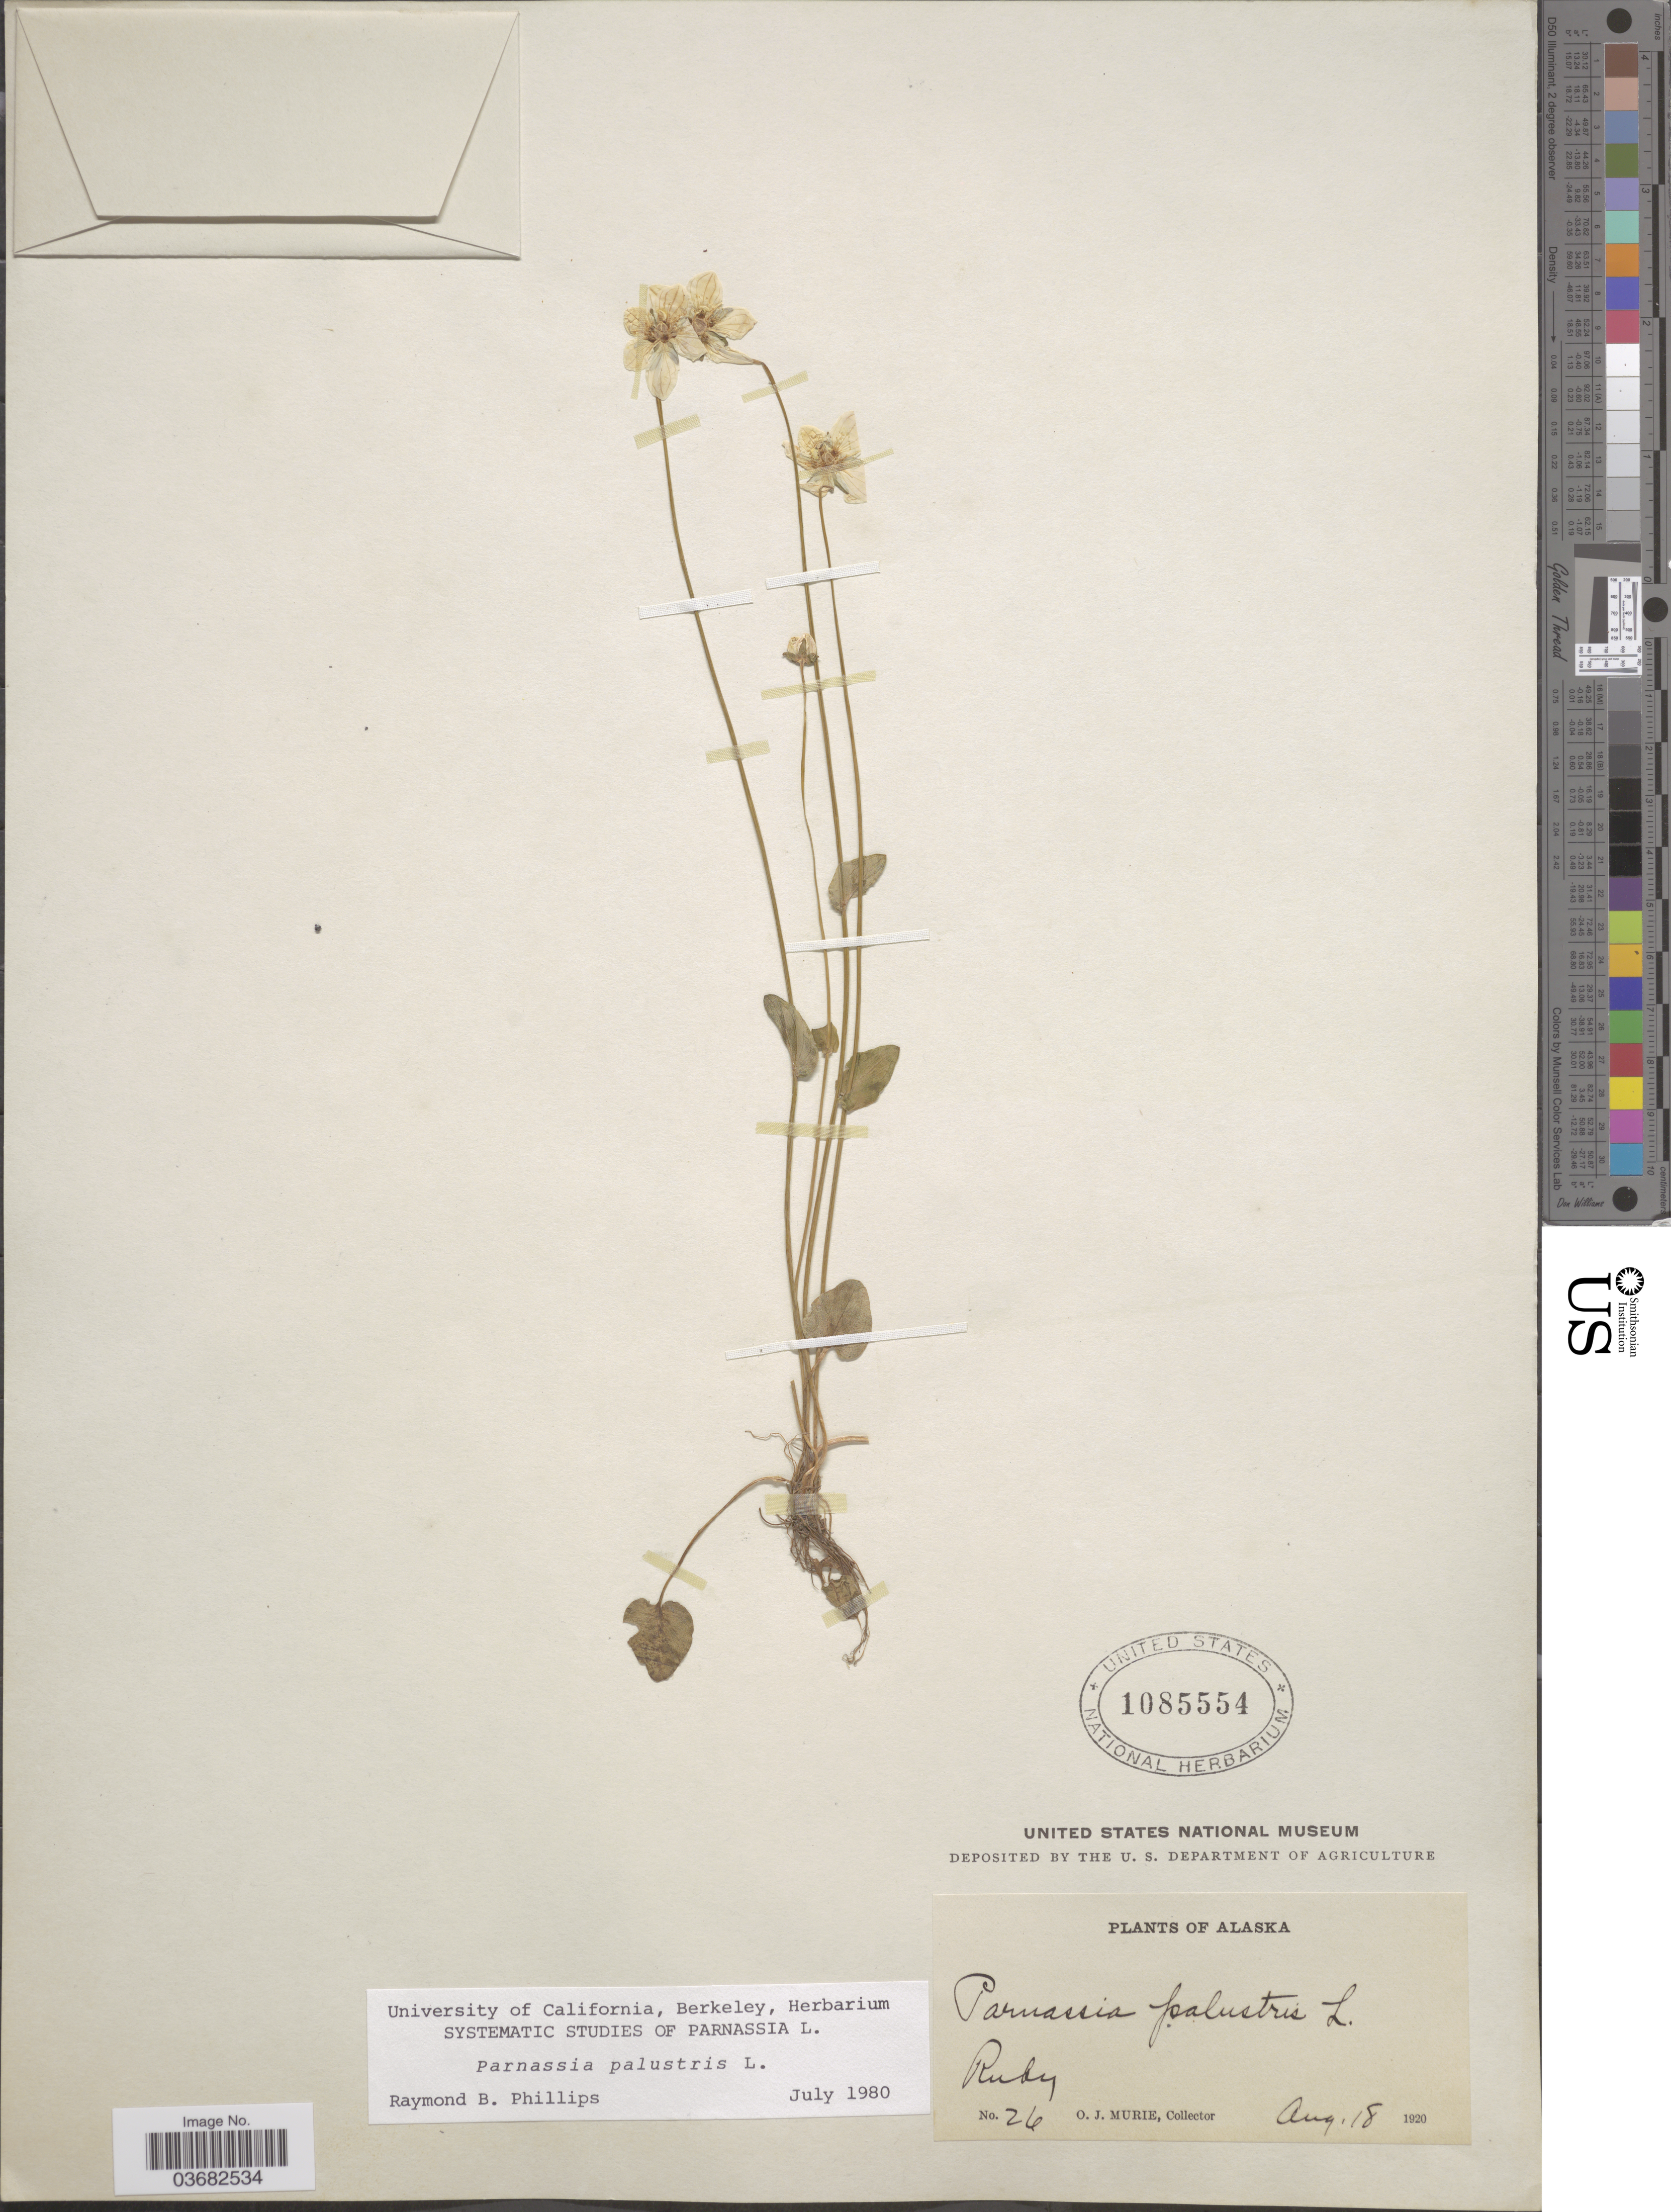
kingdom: Plantae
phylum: Tracheophyta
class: Magnoliopsida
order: Celastrales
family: Parnassiaceae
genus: Parnassia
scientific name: Parnassia palustris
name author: L.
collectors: O. Murie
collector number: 26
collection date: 1920-08-18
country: United States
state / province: Alaska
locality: Ruby.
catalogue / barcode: US 1085554